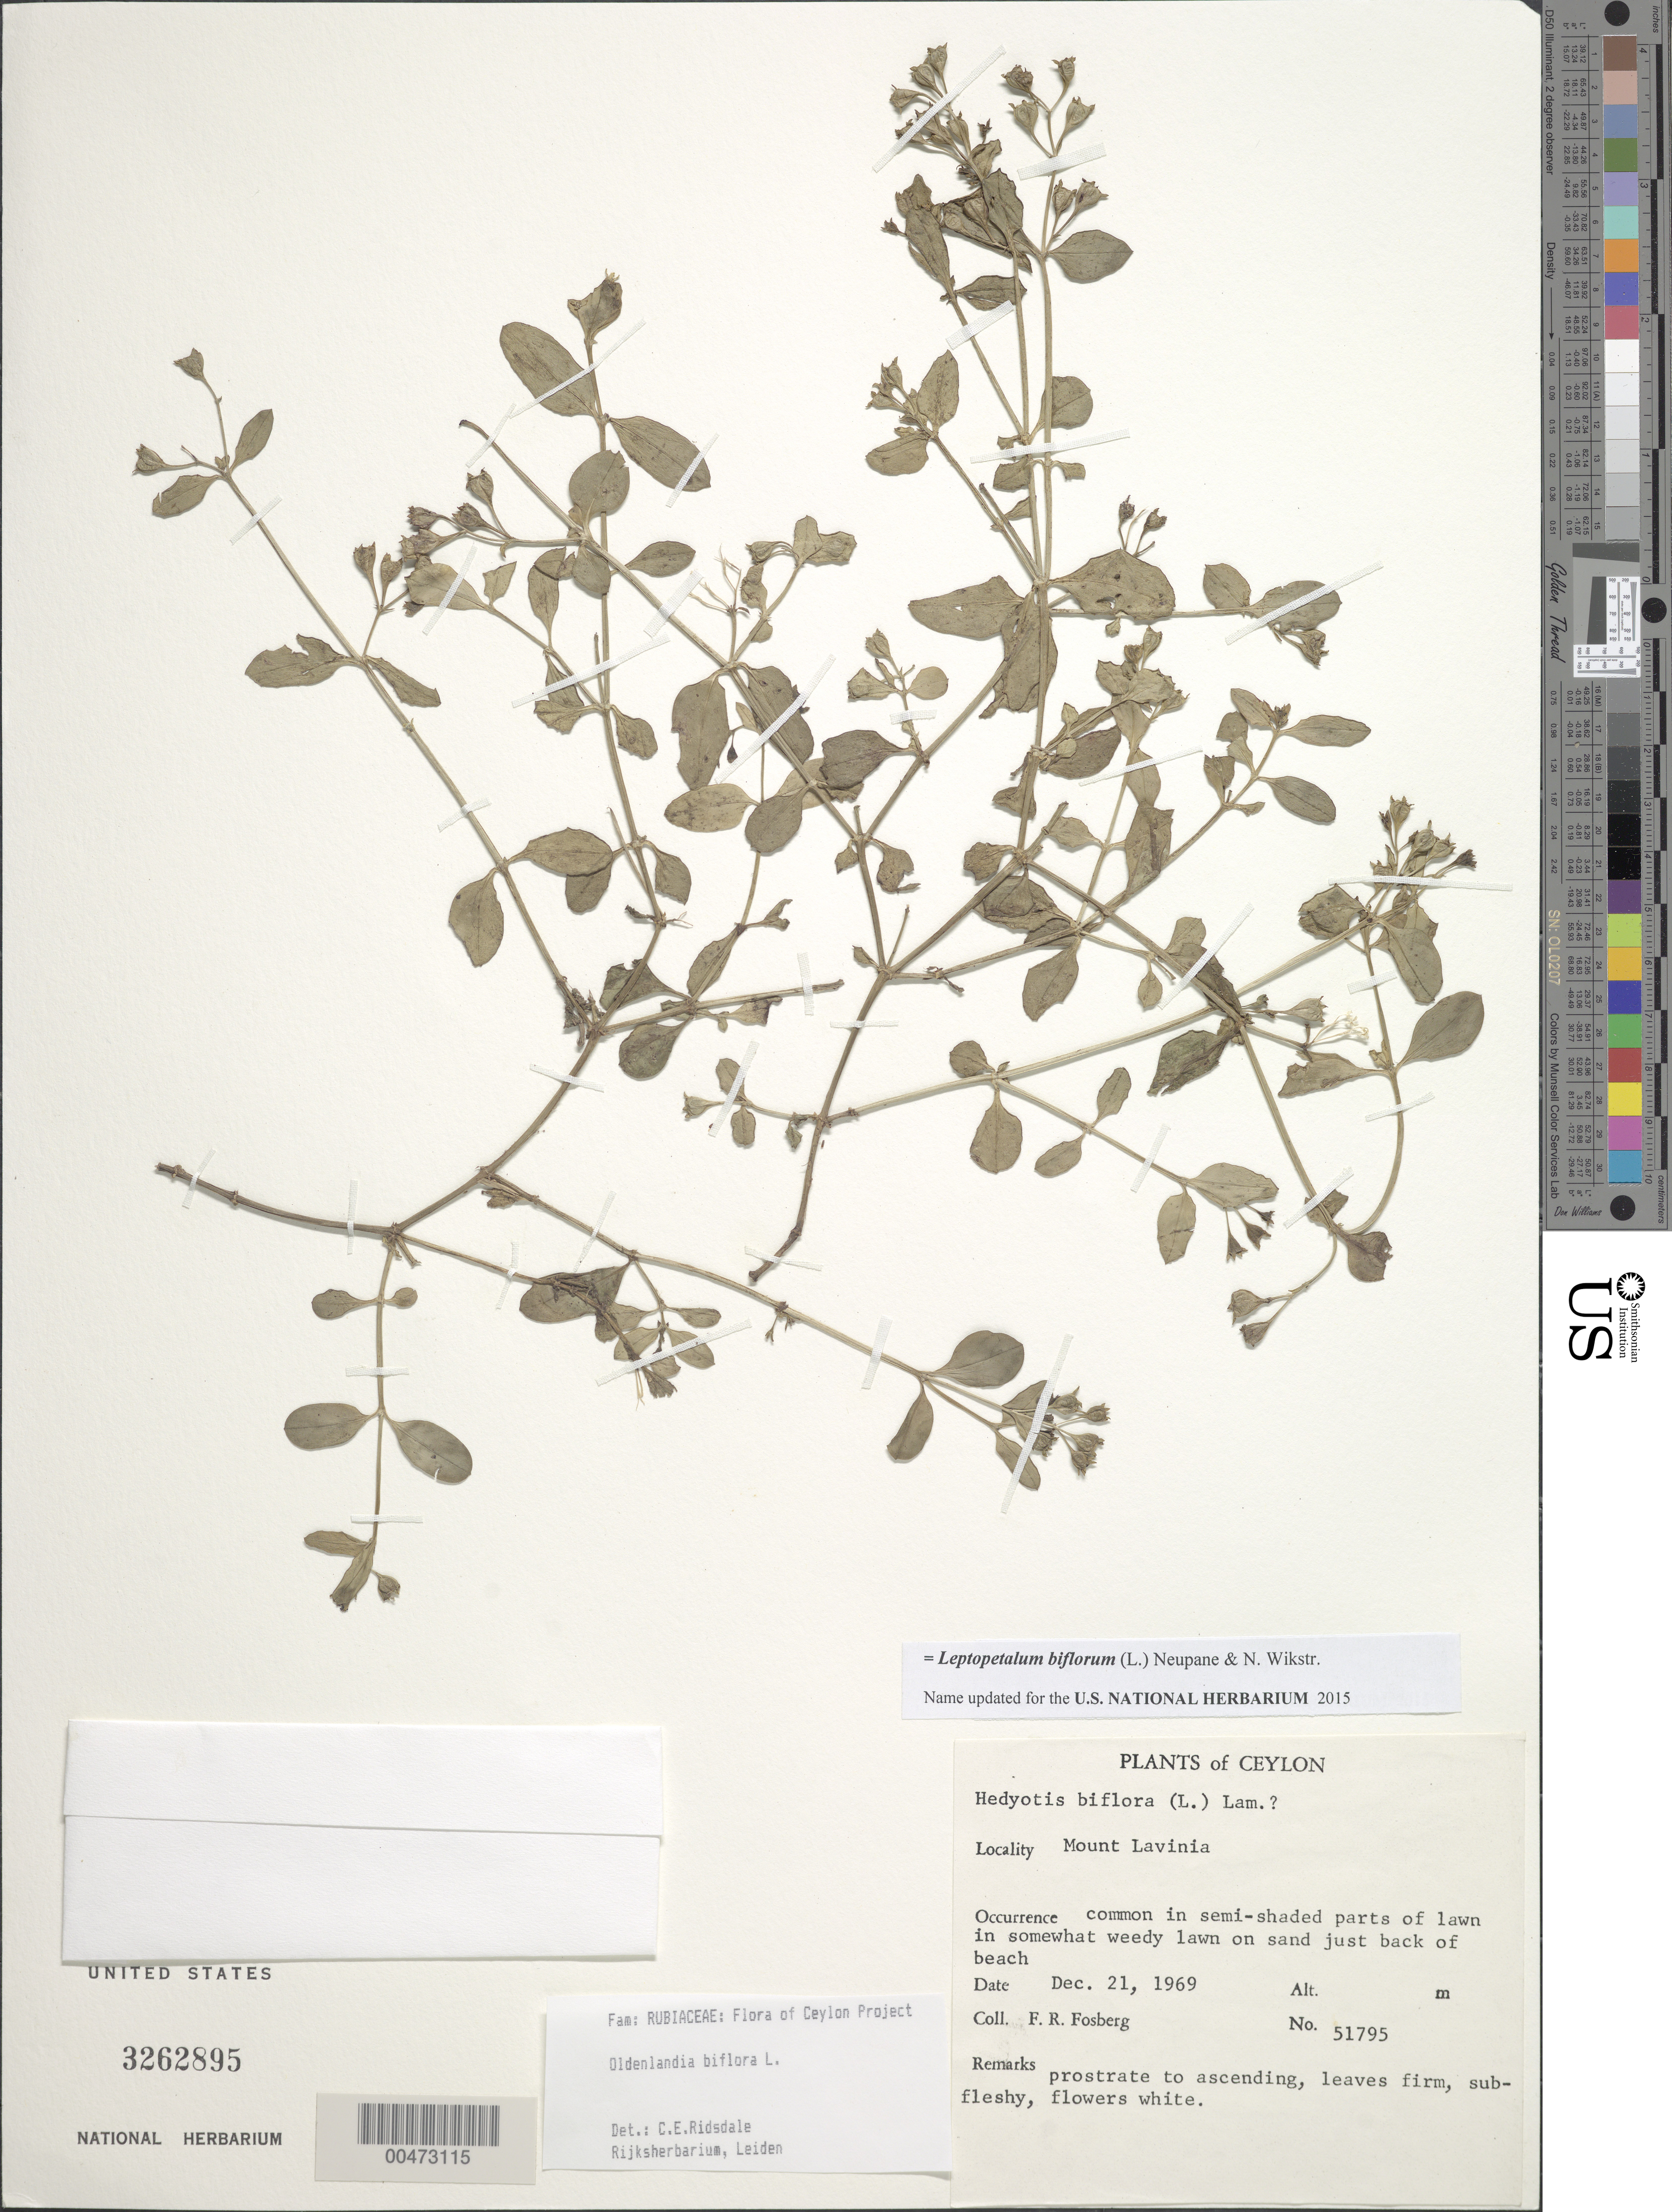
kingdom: Plantae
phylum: Tracheophyta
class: Magnoliopsida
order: Gentianales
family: Rubiaceae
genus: Leptopetalum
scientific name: Leptopetalum biflorum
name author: (L.) Neupane & N. Wikstr.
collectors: F. R. Fosberg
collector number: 51795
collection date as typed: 21 Dec 1969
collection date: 1969-12-21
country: Sri Lanka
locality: Mount Lavinia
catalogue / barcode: US 3262895